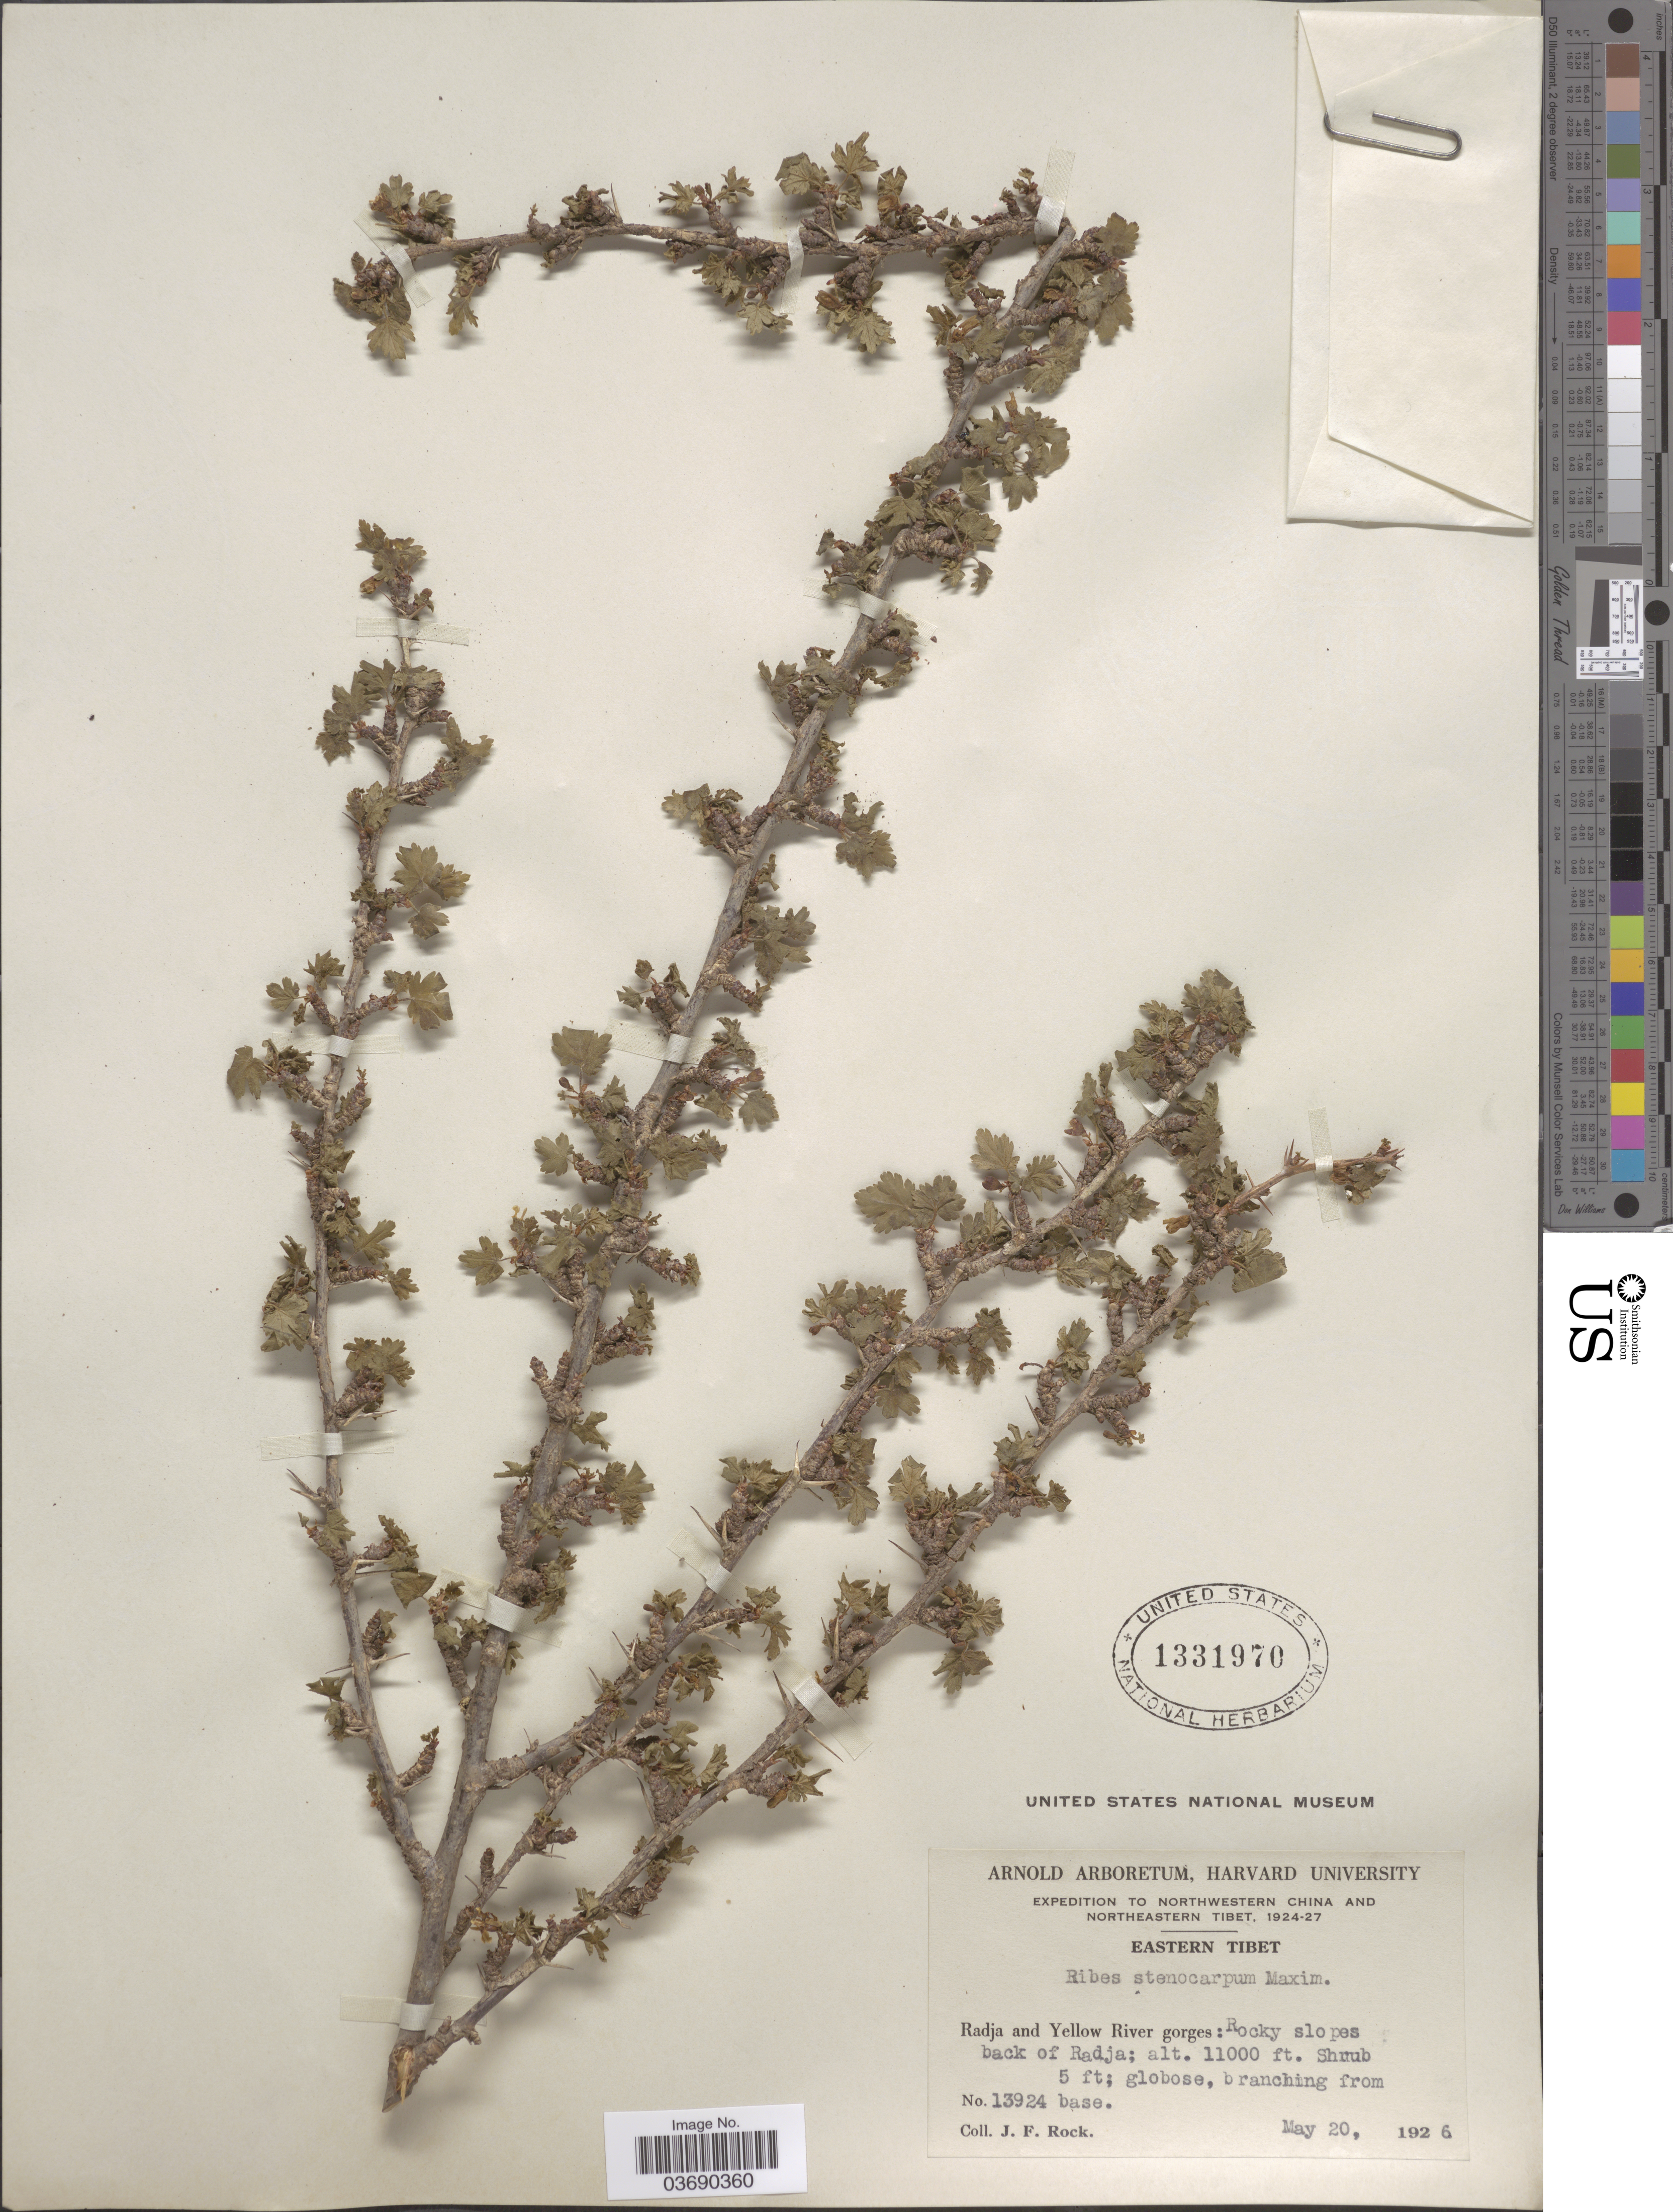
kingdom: Plantae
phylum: Tracheophyta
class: Magnoliopsida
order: Saxifragales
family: Grossulariaceae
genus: Ribes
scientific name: Ribes stenocarpum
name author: Maxim.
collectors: J. Rock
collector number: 13924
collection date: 1926-05-20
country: China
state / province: Xizang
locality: Northwestern China and Northeastern Tibet. Eastern Tibet. Radja and Yellow River gorges: Rocky slopes back of Radja.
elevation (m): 3353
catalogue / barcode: US 1331970